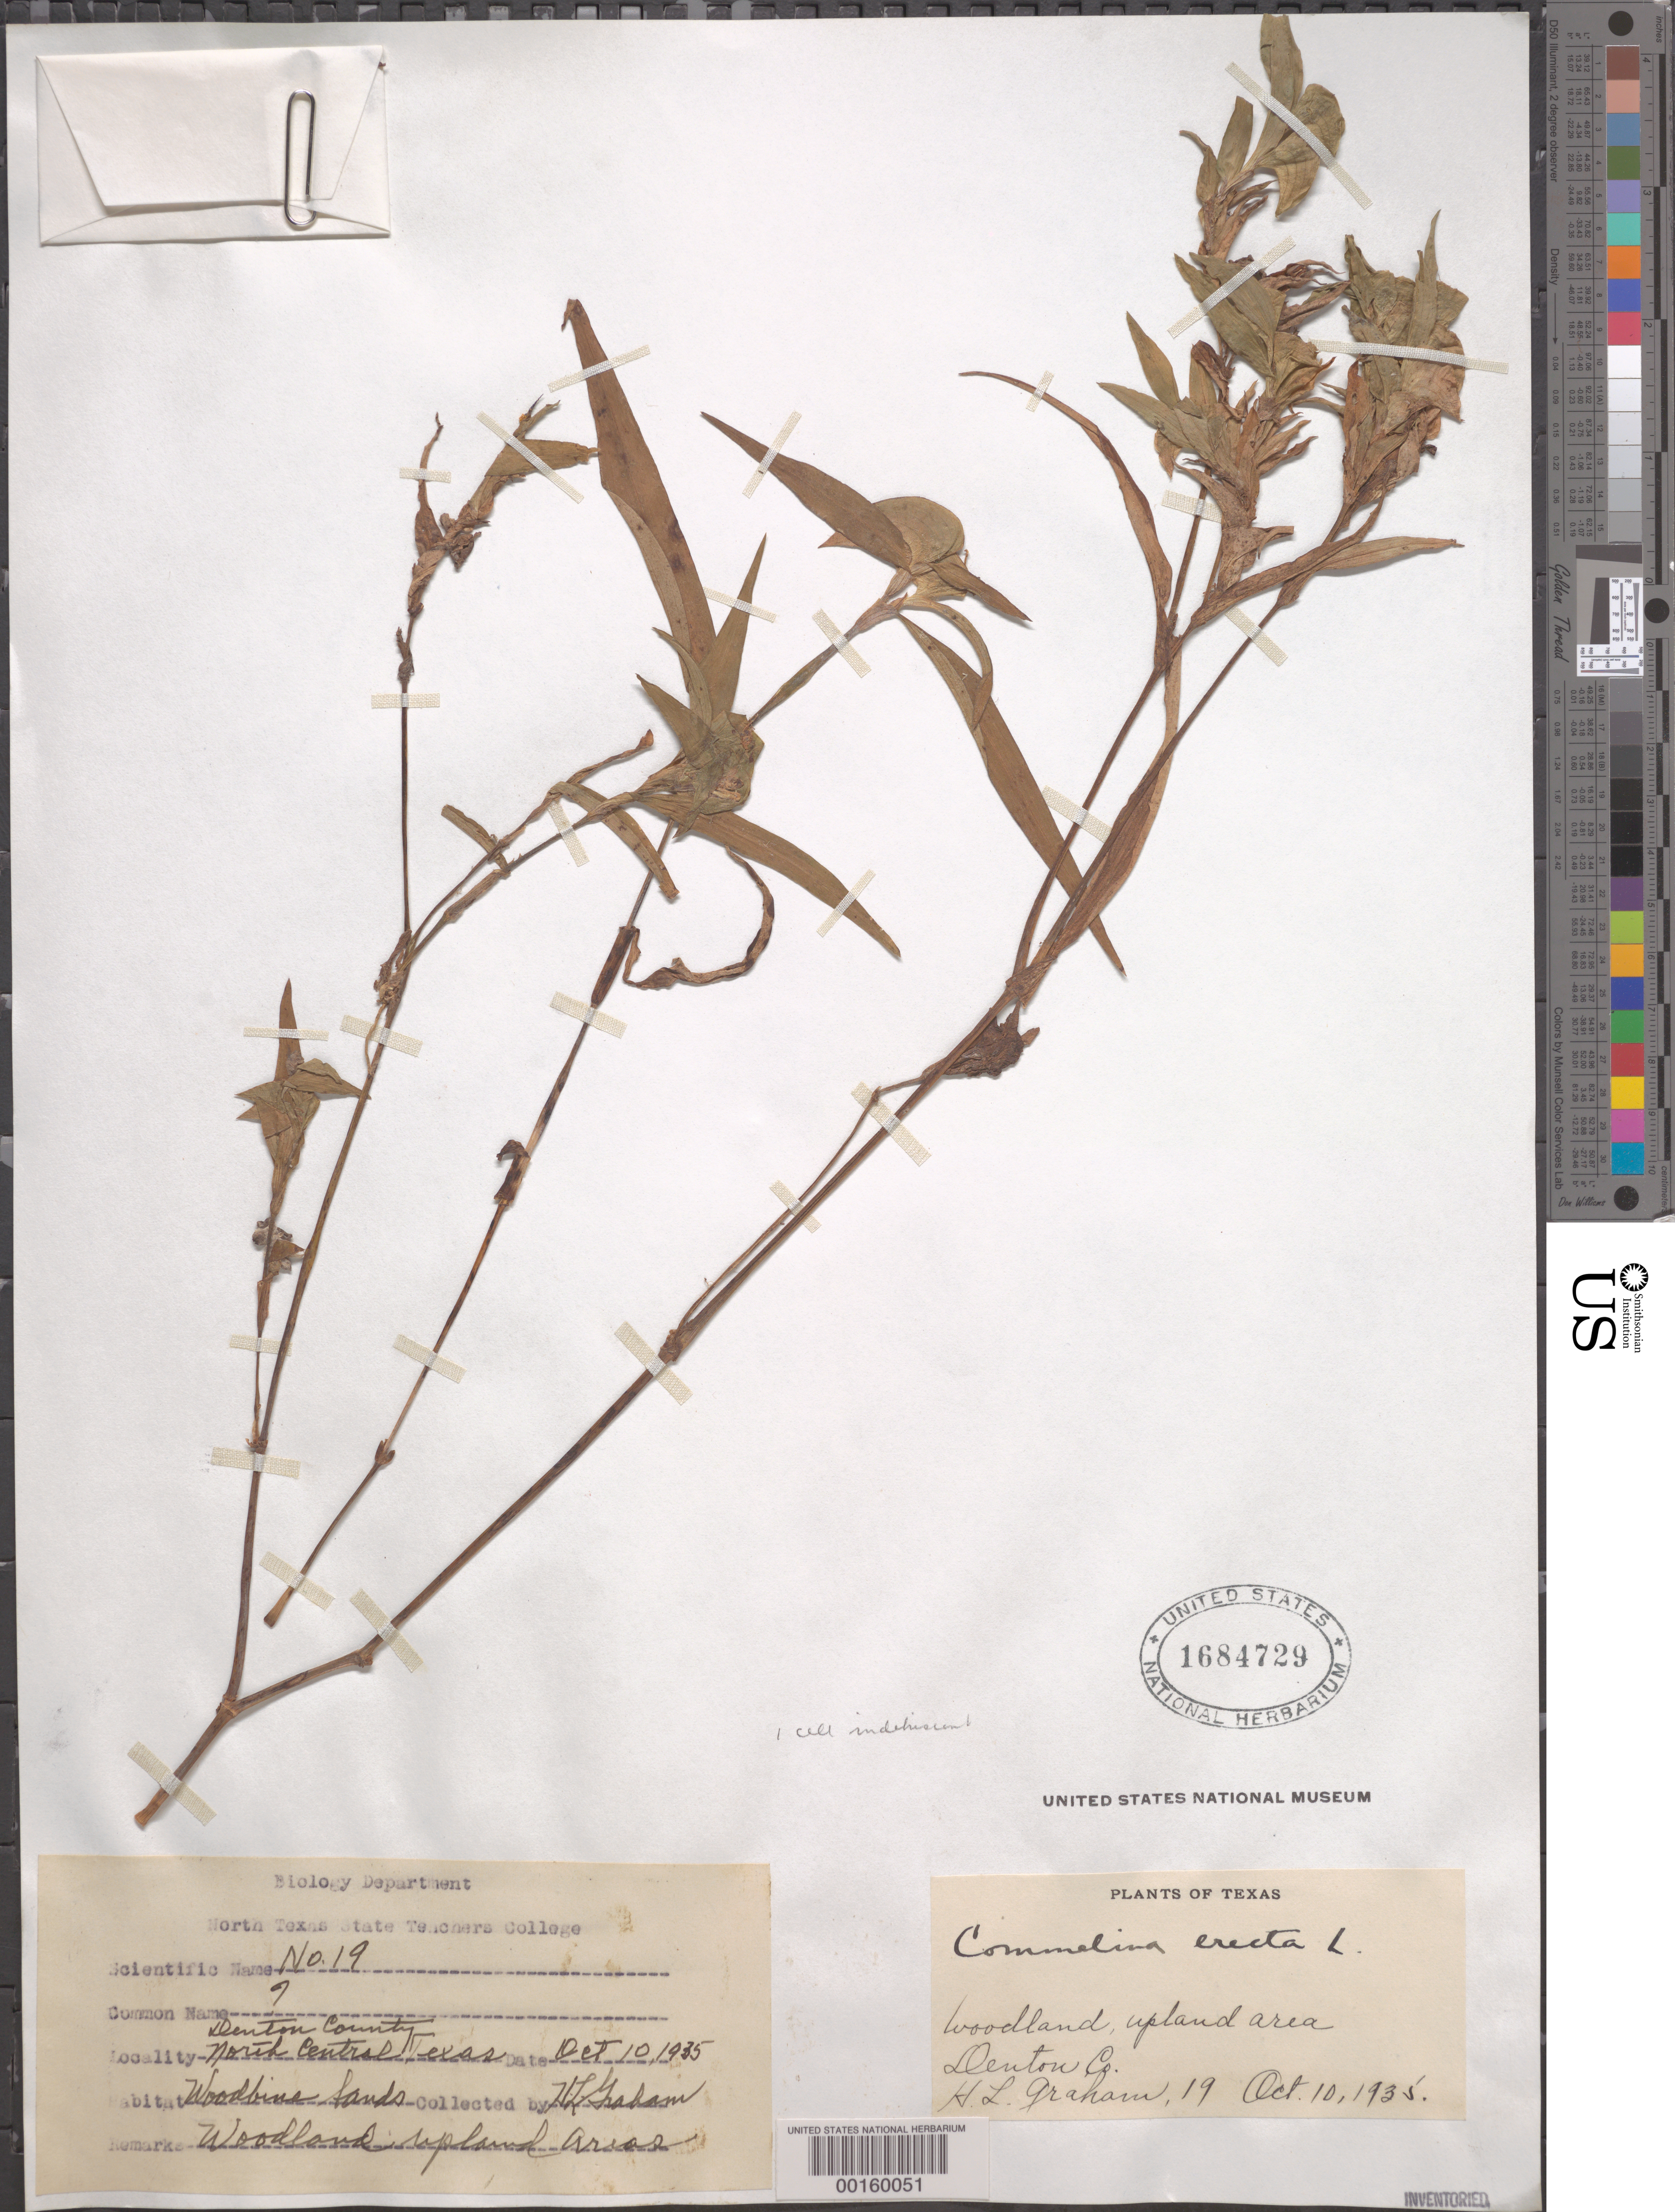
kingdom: Plantae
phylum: Tracheophyta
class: Liliopsida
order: Commelinales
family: Commelinaceae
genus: Commelina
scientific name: Commelina erecta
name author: L.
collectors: H. L. Graham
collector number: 19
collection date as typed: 10 Oct 1935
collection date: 1935-10-10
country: United States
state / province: Texas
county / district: Denton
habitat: Woodbine lands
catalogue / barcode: US 1684729